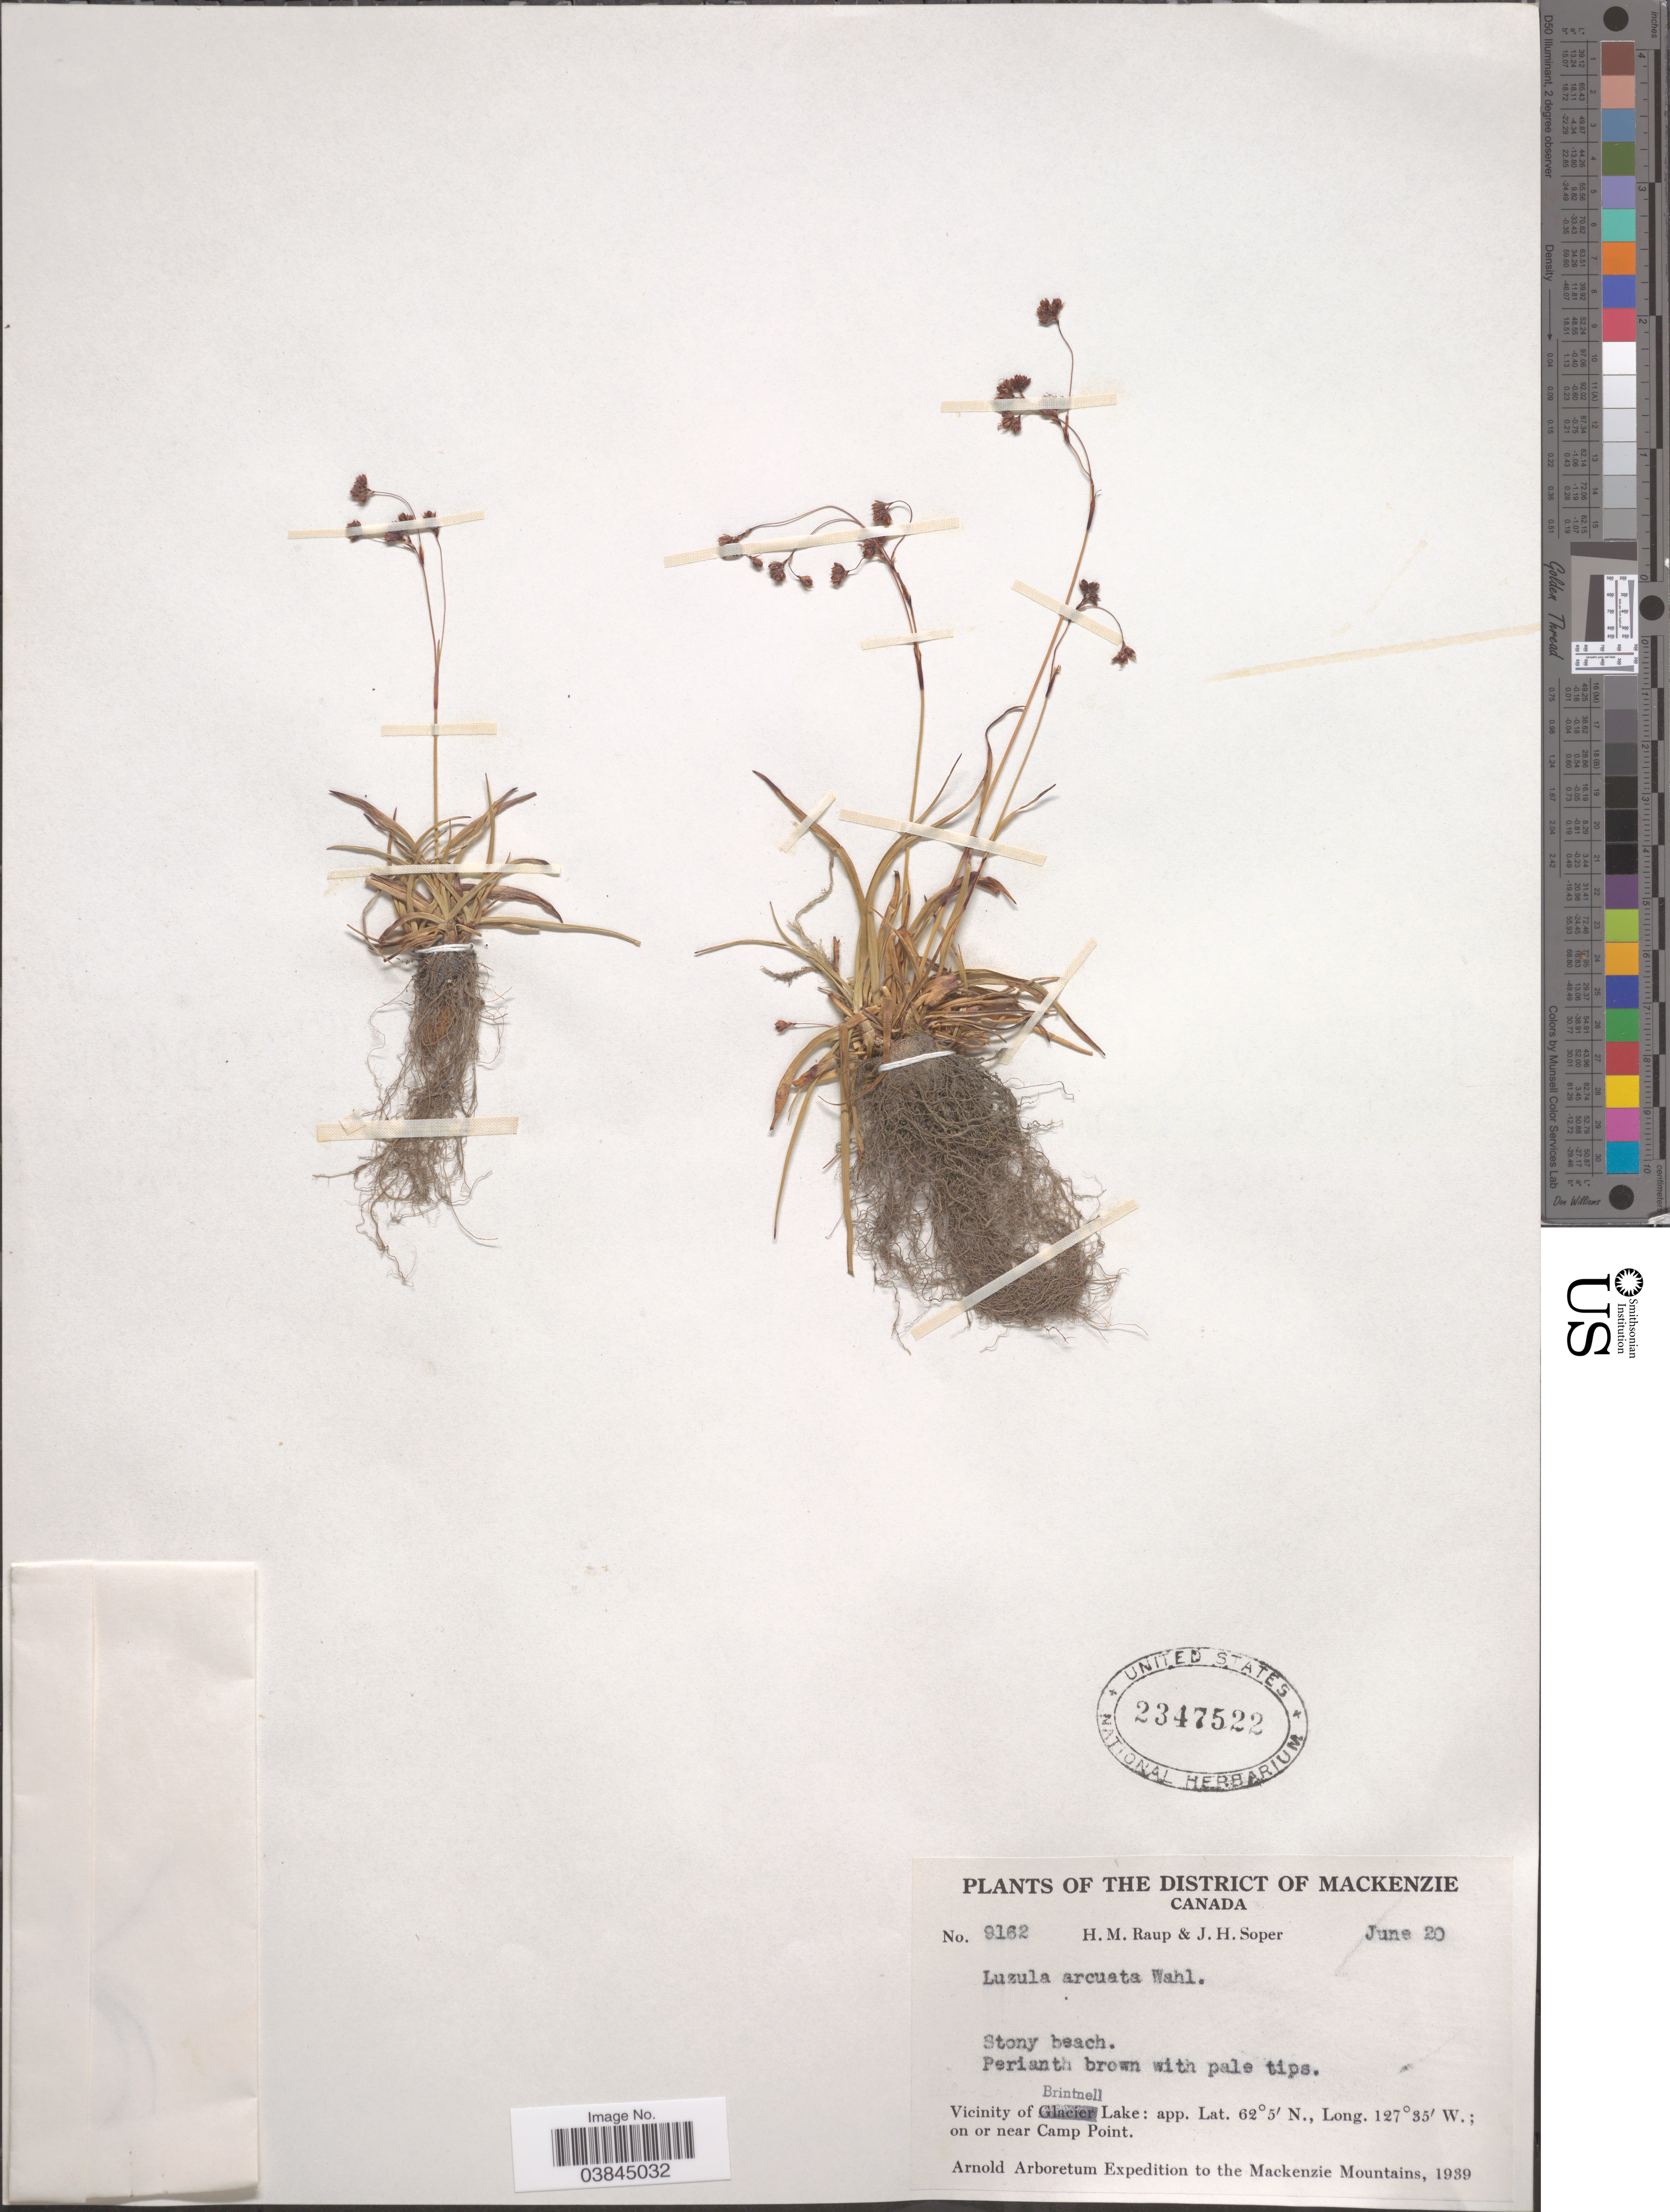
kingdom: Plantae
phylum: Tracheophyta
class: Liliopsida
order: Poales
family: Juncaceae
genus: Luzula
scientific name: Luzula arcuata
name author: (Wahlenb.) Sw.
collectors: H. Raup & J. H. Soper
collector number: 9162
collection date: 1939-06-20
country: Canada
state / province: Alberta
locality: The District of Mackenzie. Vicinity of Brintnell Lake; slopes Red Mt.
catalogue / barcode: US 2347522